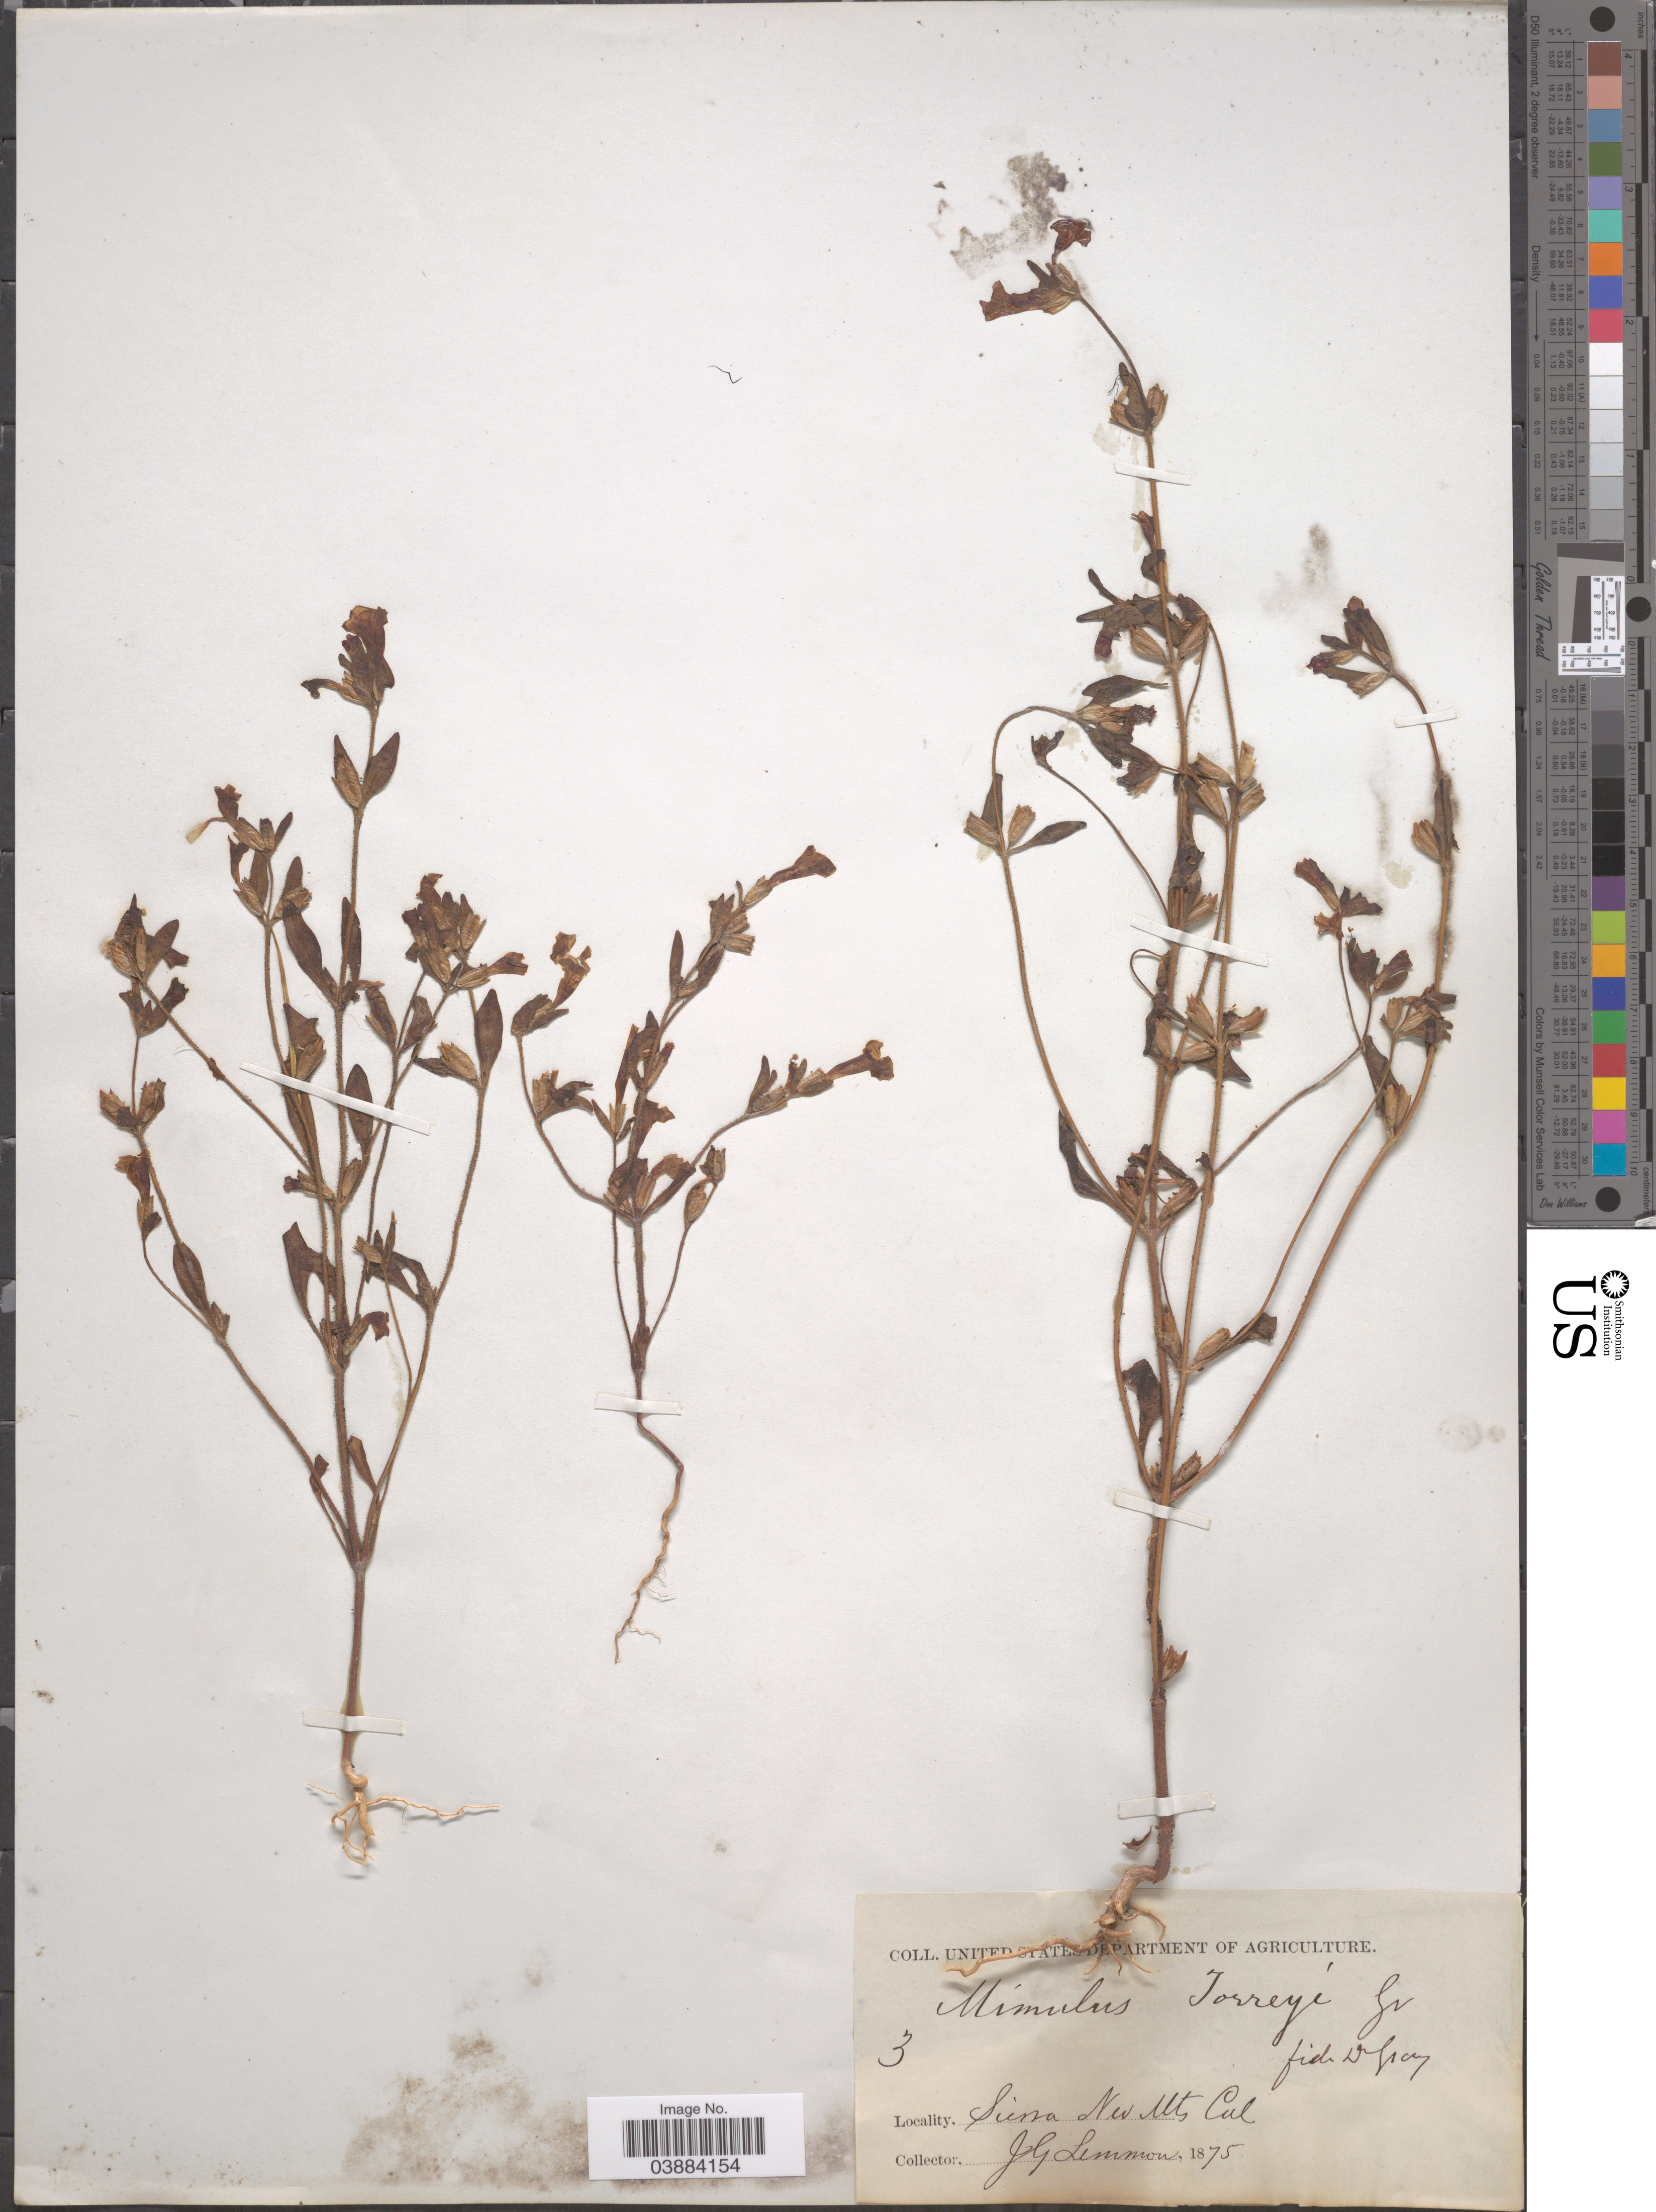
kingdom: Plantae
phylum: Tracheophyta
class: Magnoliopsida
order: Lamiales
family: Phrymaceae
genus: Eunanus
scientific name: Eunanus torreyi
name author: (A. Gray) Greene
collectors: J. Lemmon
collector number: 3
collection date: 1875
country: United States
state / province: California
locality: Sierra Nev Mts.